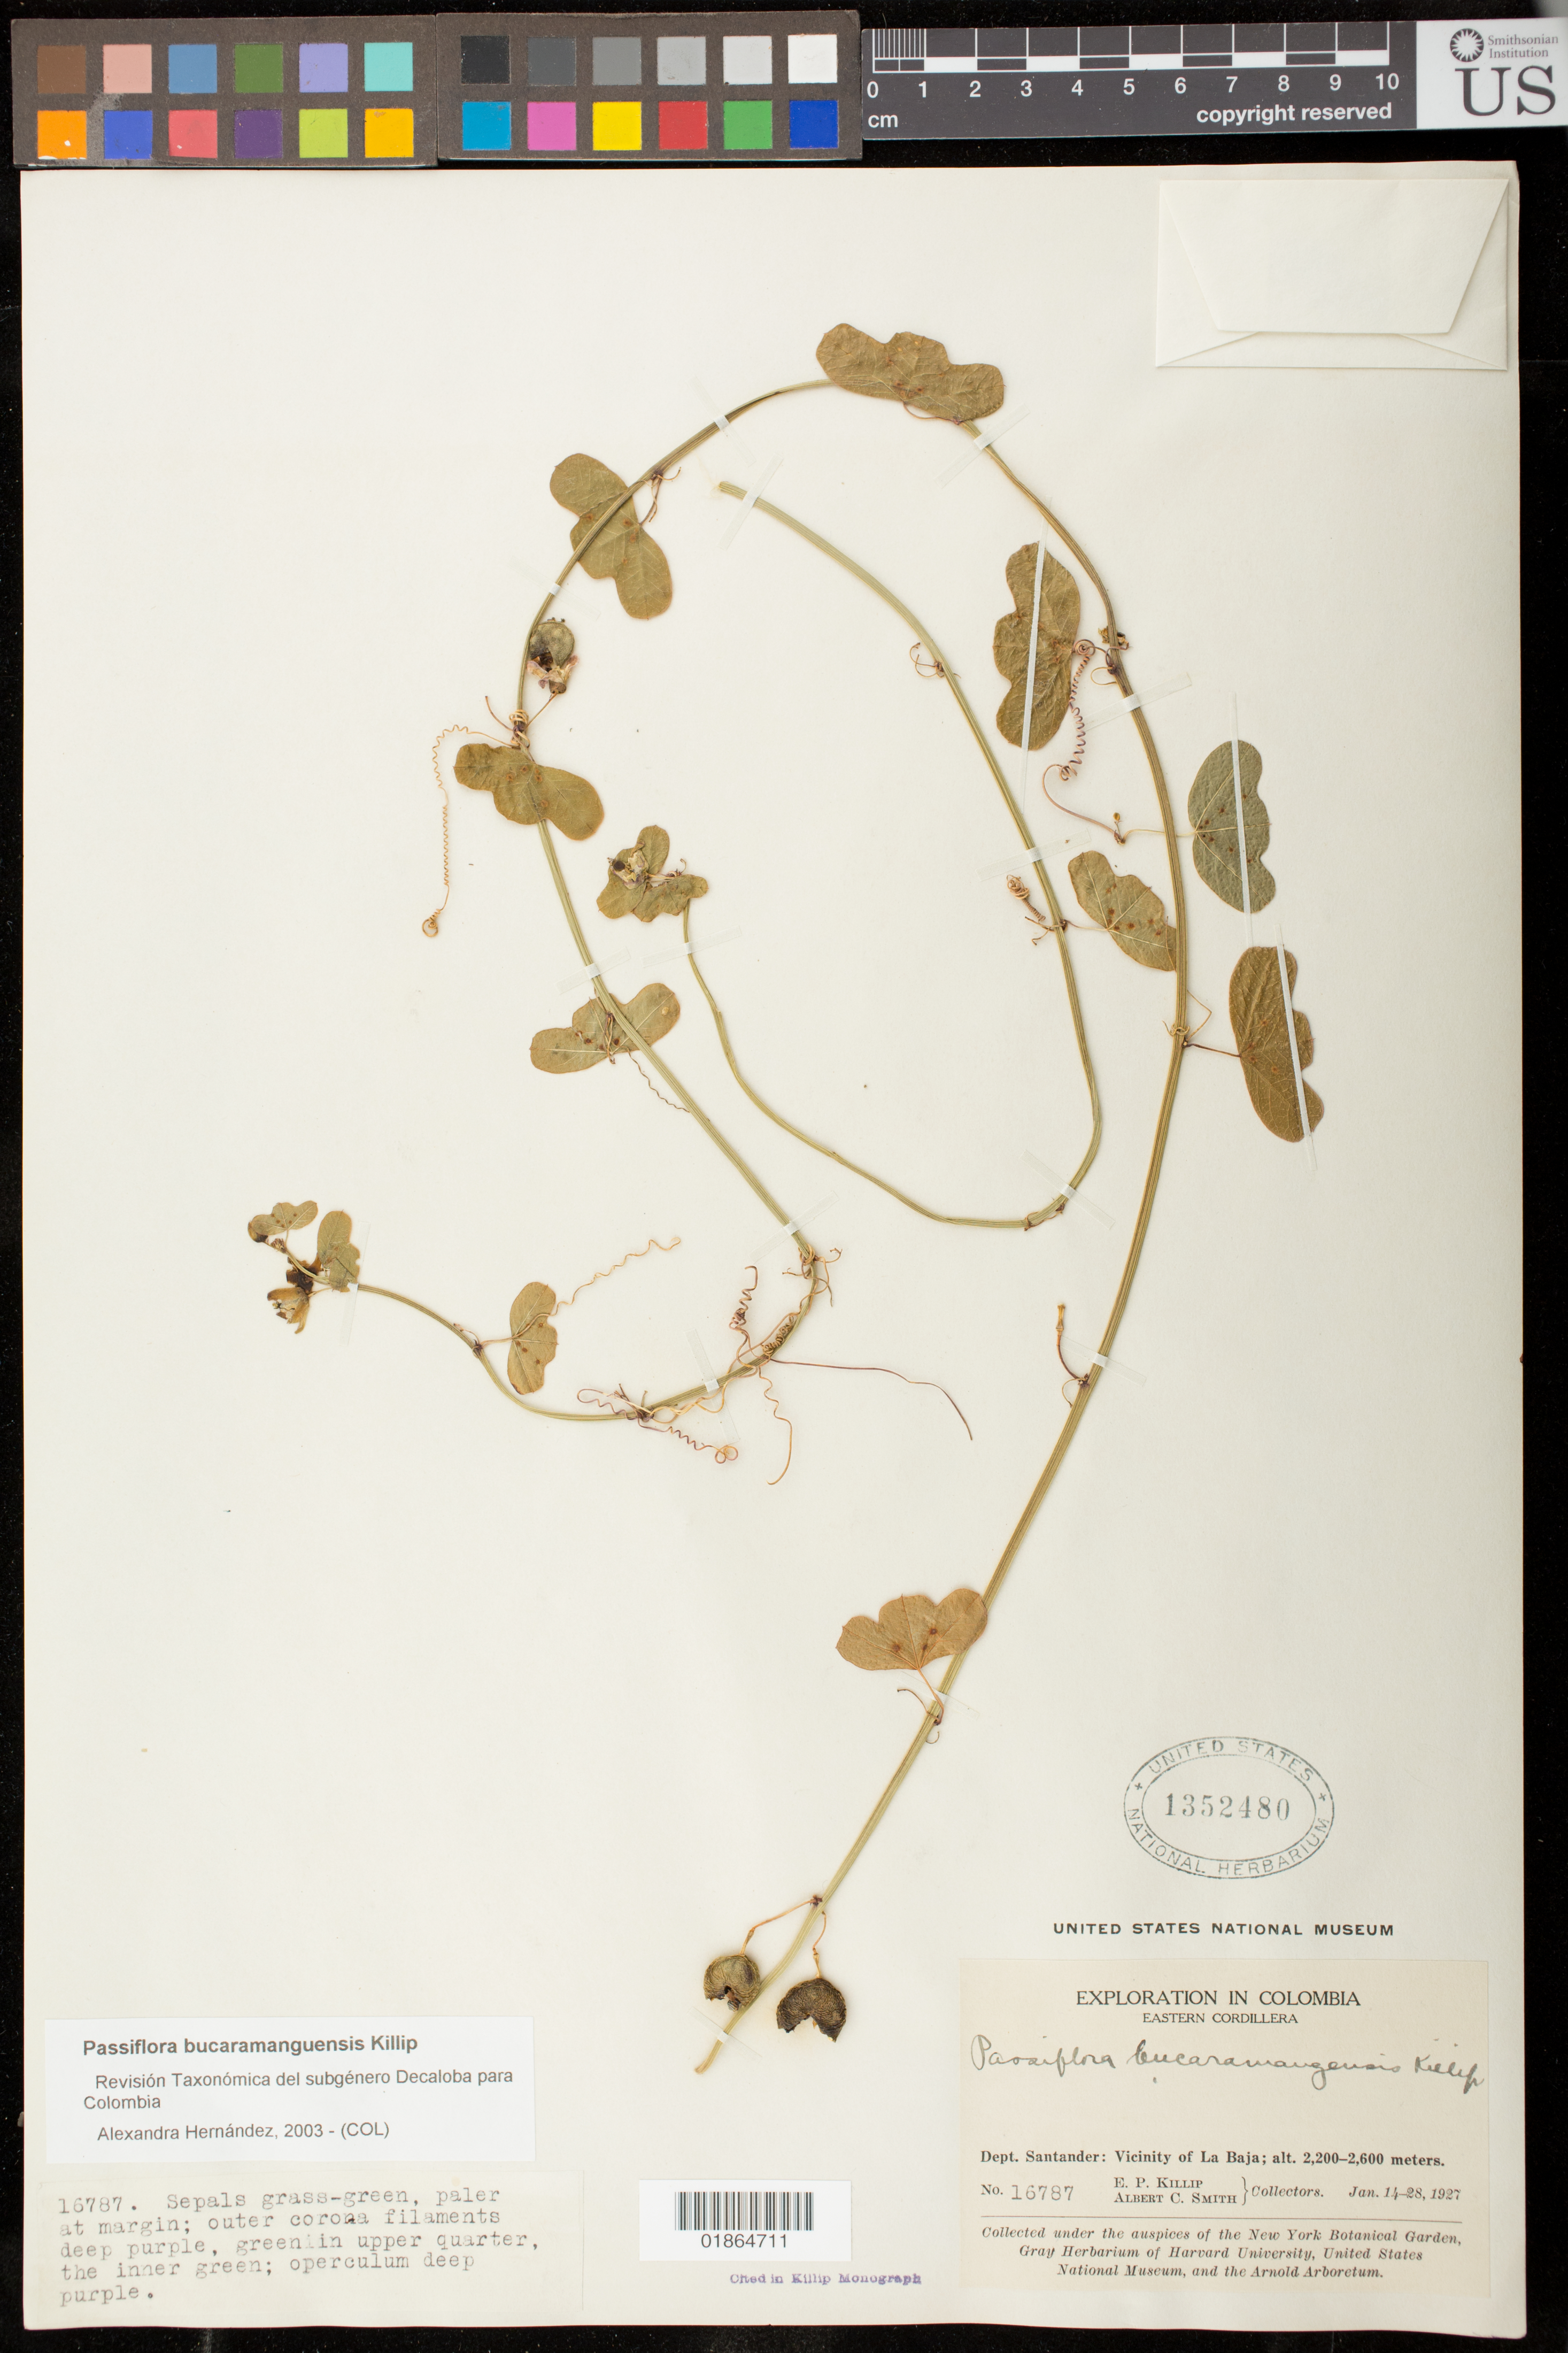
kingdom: Plantae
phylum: Tracheophyta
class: Magnoliopsida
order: Malpighiales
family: Passifloraceae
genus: Passiflora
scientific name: Passiflora bucaramangensis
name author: Killip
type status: Isotype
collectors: E. P. Killip & A. C. Smith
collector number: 16787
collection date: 1927-01-14/1927-01-28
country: Colombia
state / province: Santander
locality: Vicinity of La Baja.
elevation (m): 2200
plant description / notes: Annotated by A. Hernánez (2003) as Passiflora "bucaramanguensis" but original (and presumably correct) spelling is "bucaramangensis".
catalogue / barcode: US 1352480